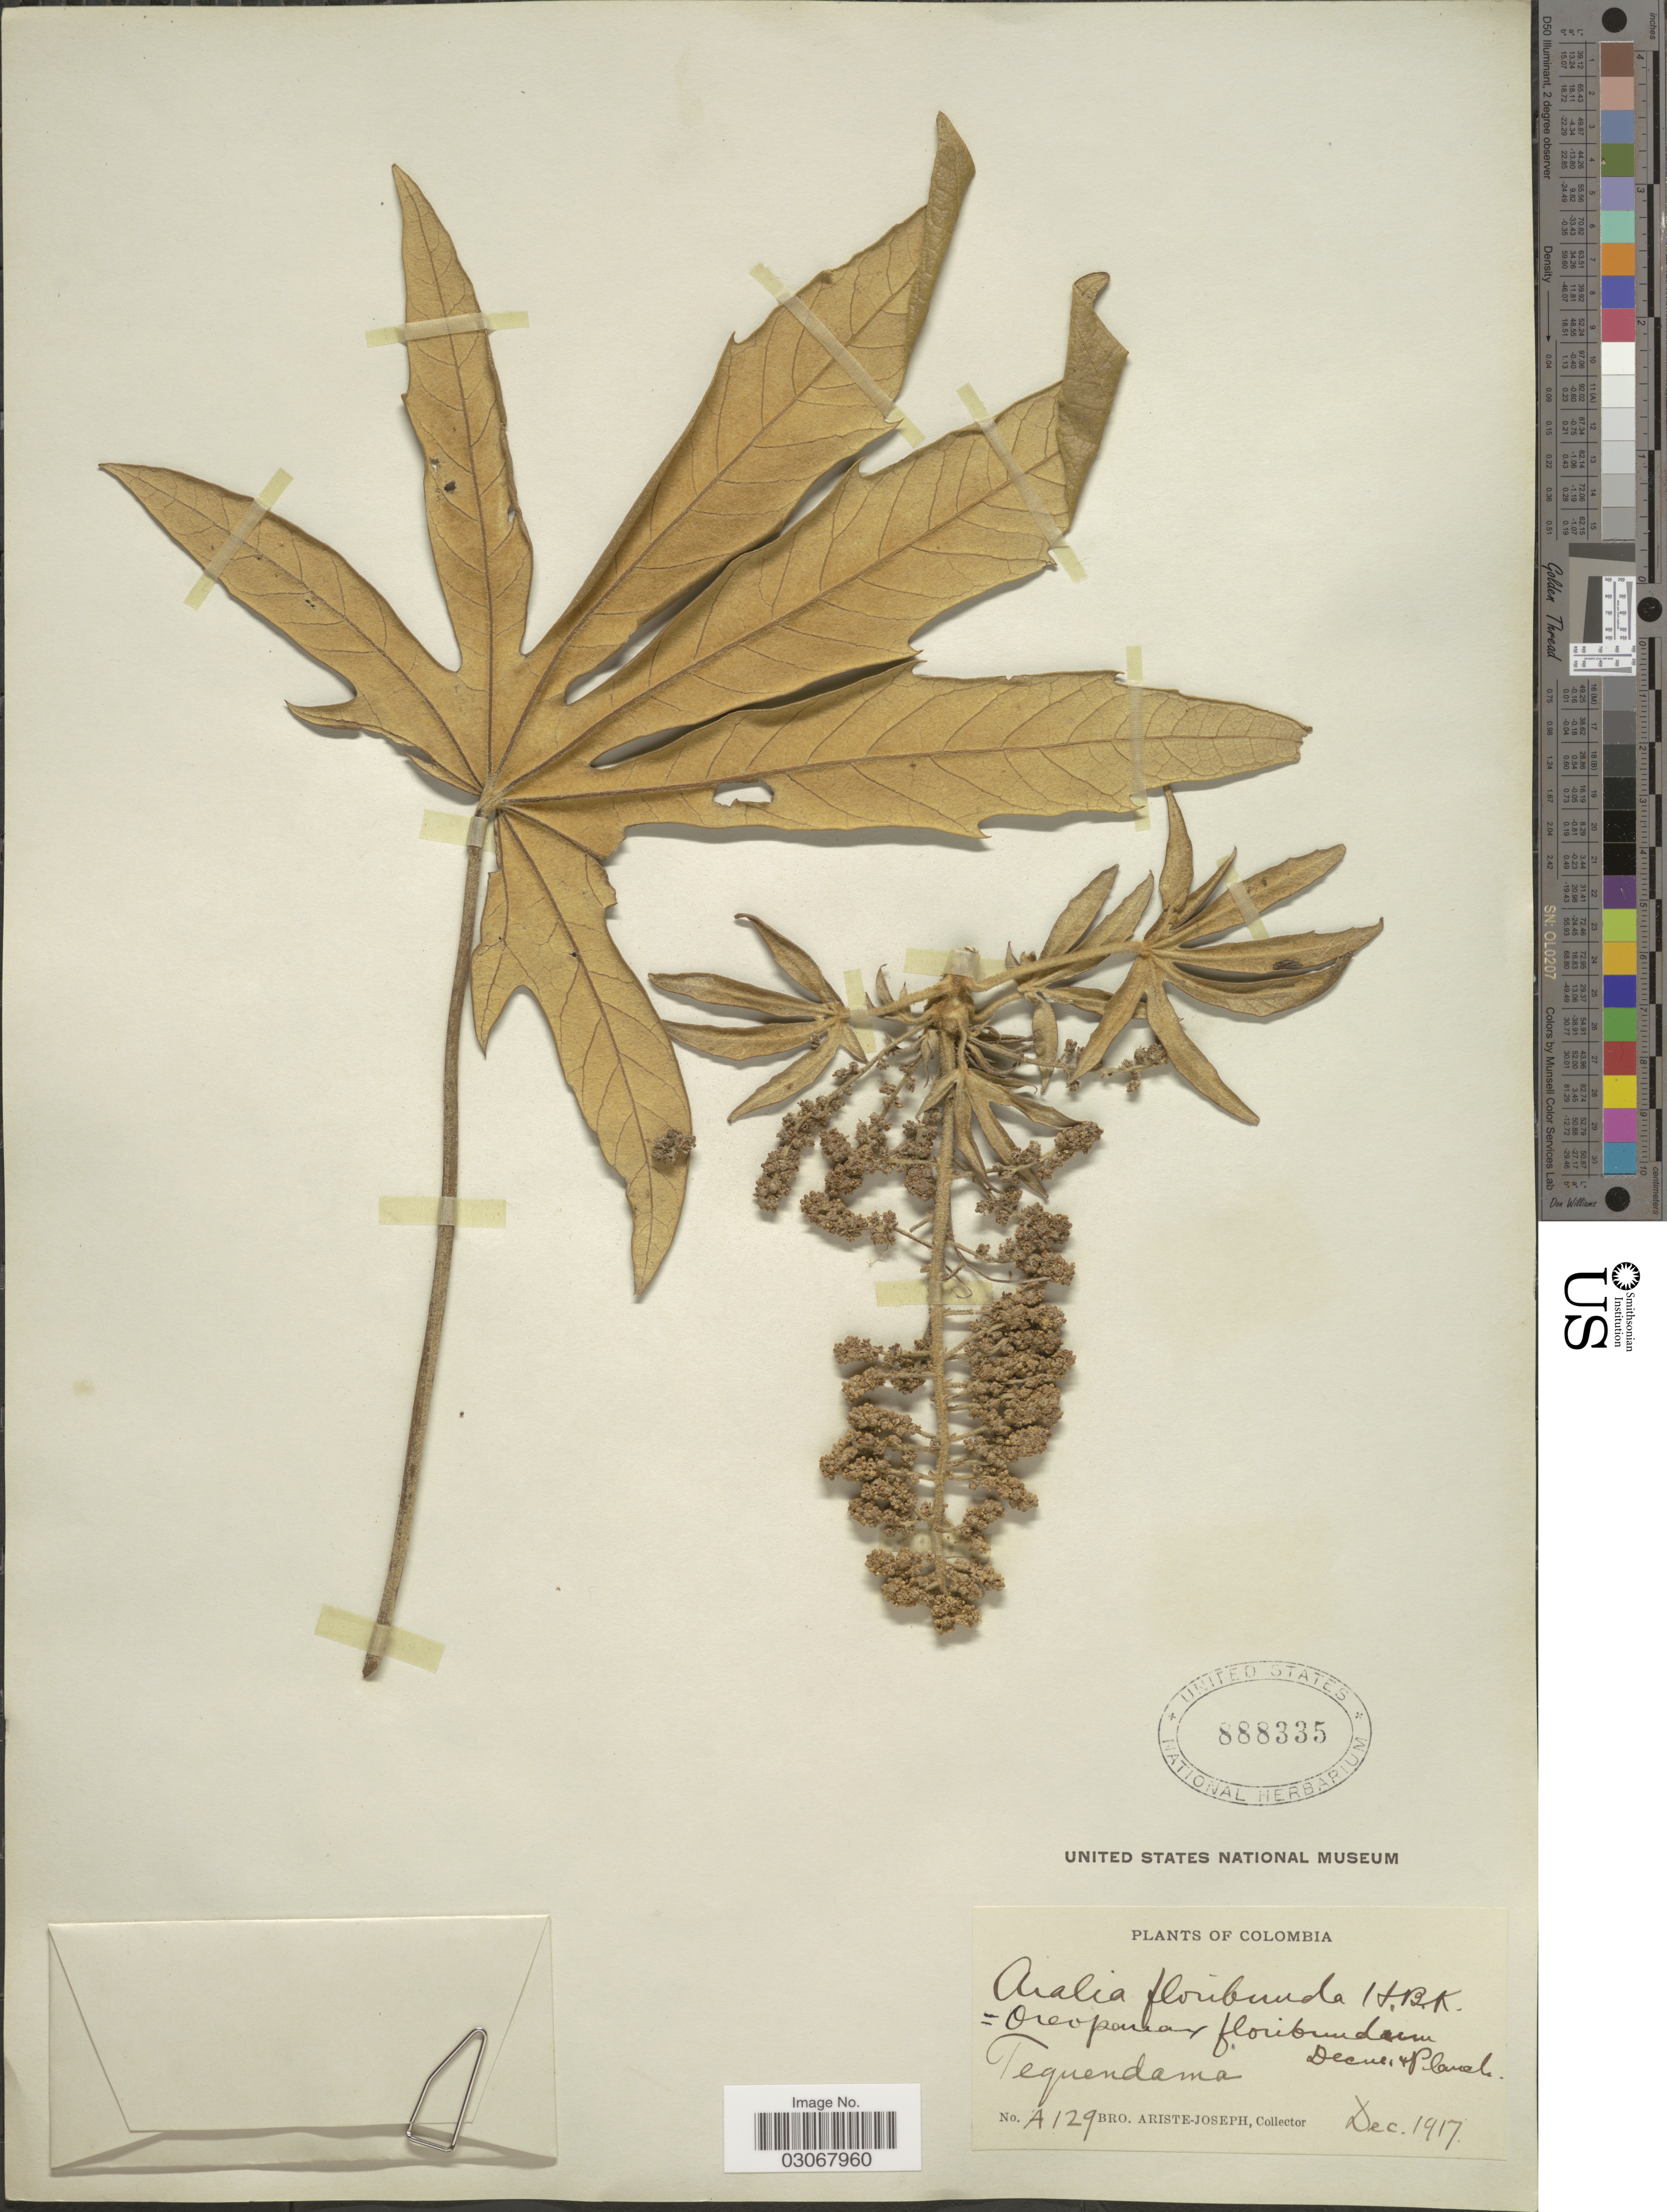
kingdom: Plantae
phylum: Tracheophyta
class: Magnoliopsida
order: Apiales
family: Araliaceae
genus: Oreopanax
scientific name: Oreopanax floribundus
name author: (Kunth) Decne. & Planch.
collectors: Bro. Ariste-Joseph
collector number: A129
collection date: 1917-12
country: Colombia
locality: Tequendama.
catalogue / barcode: US 888335